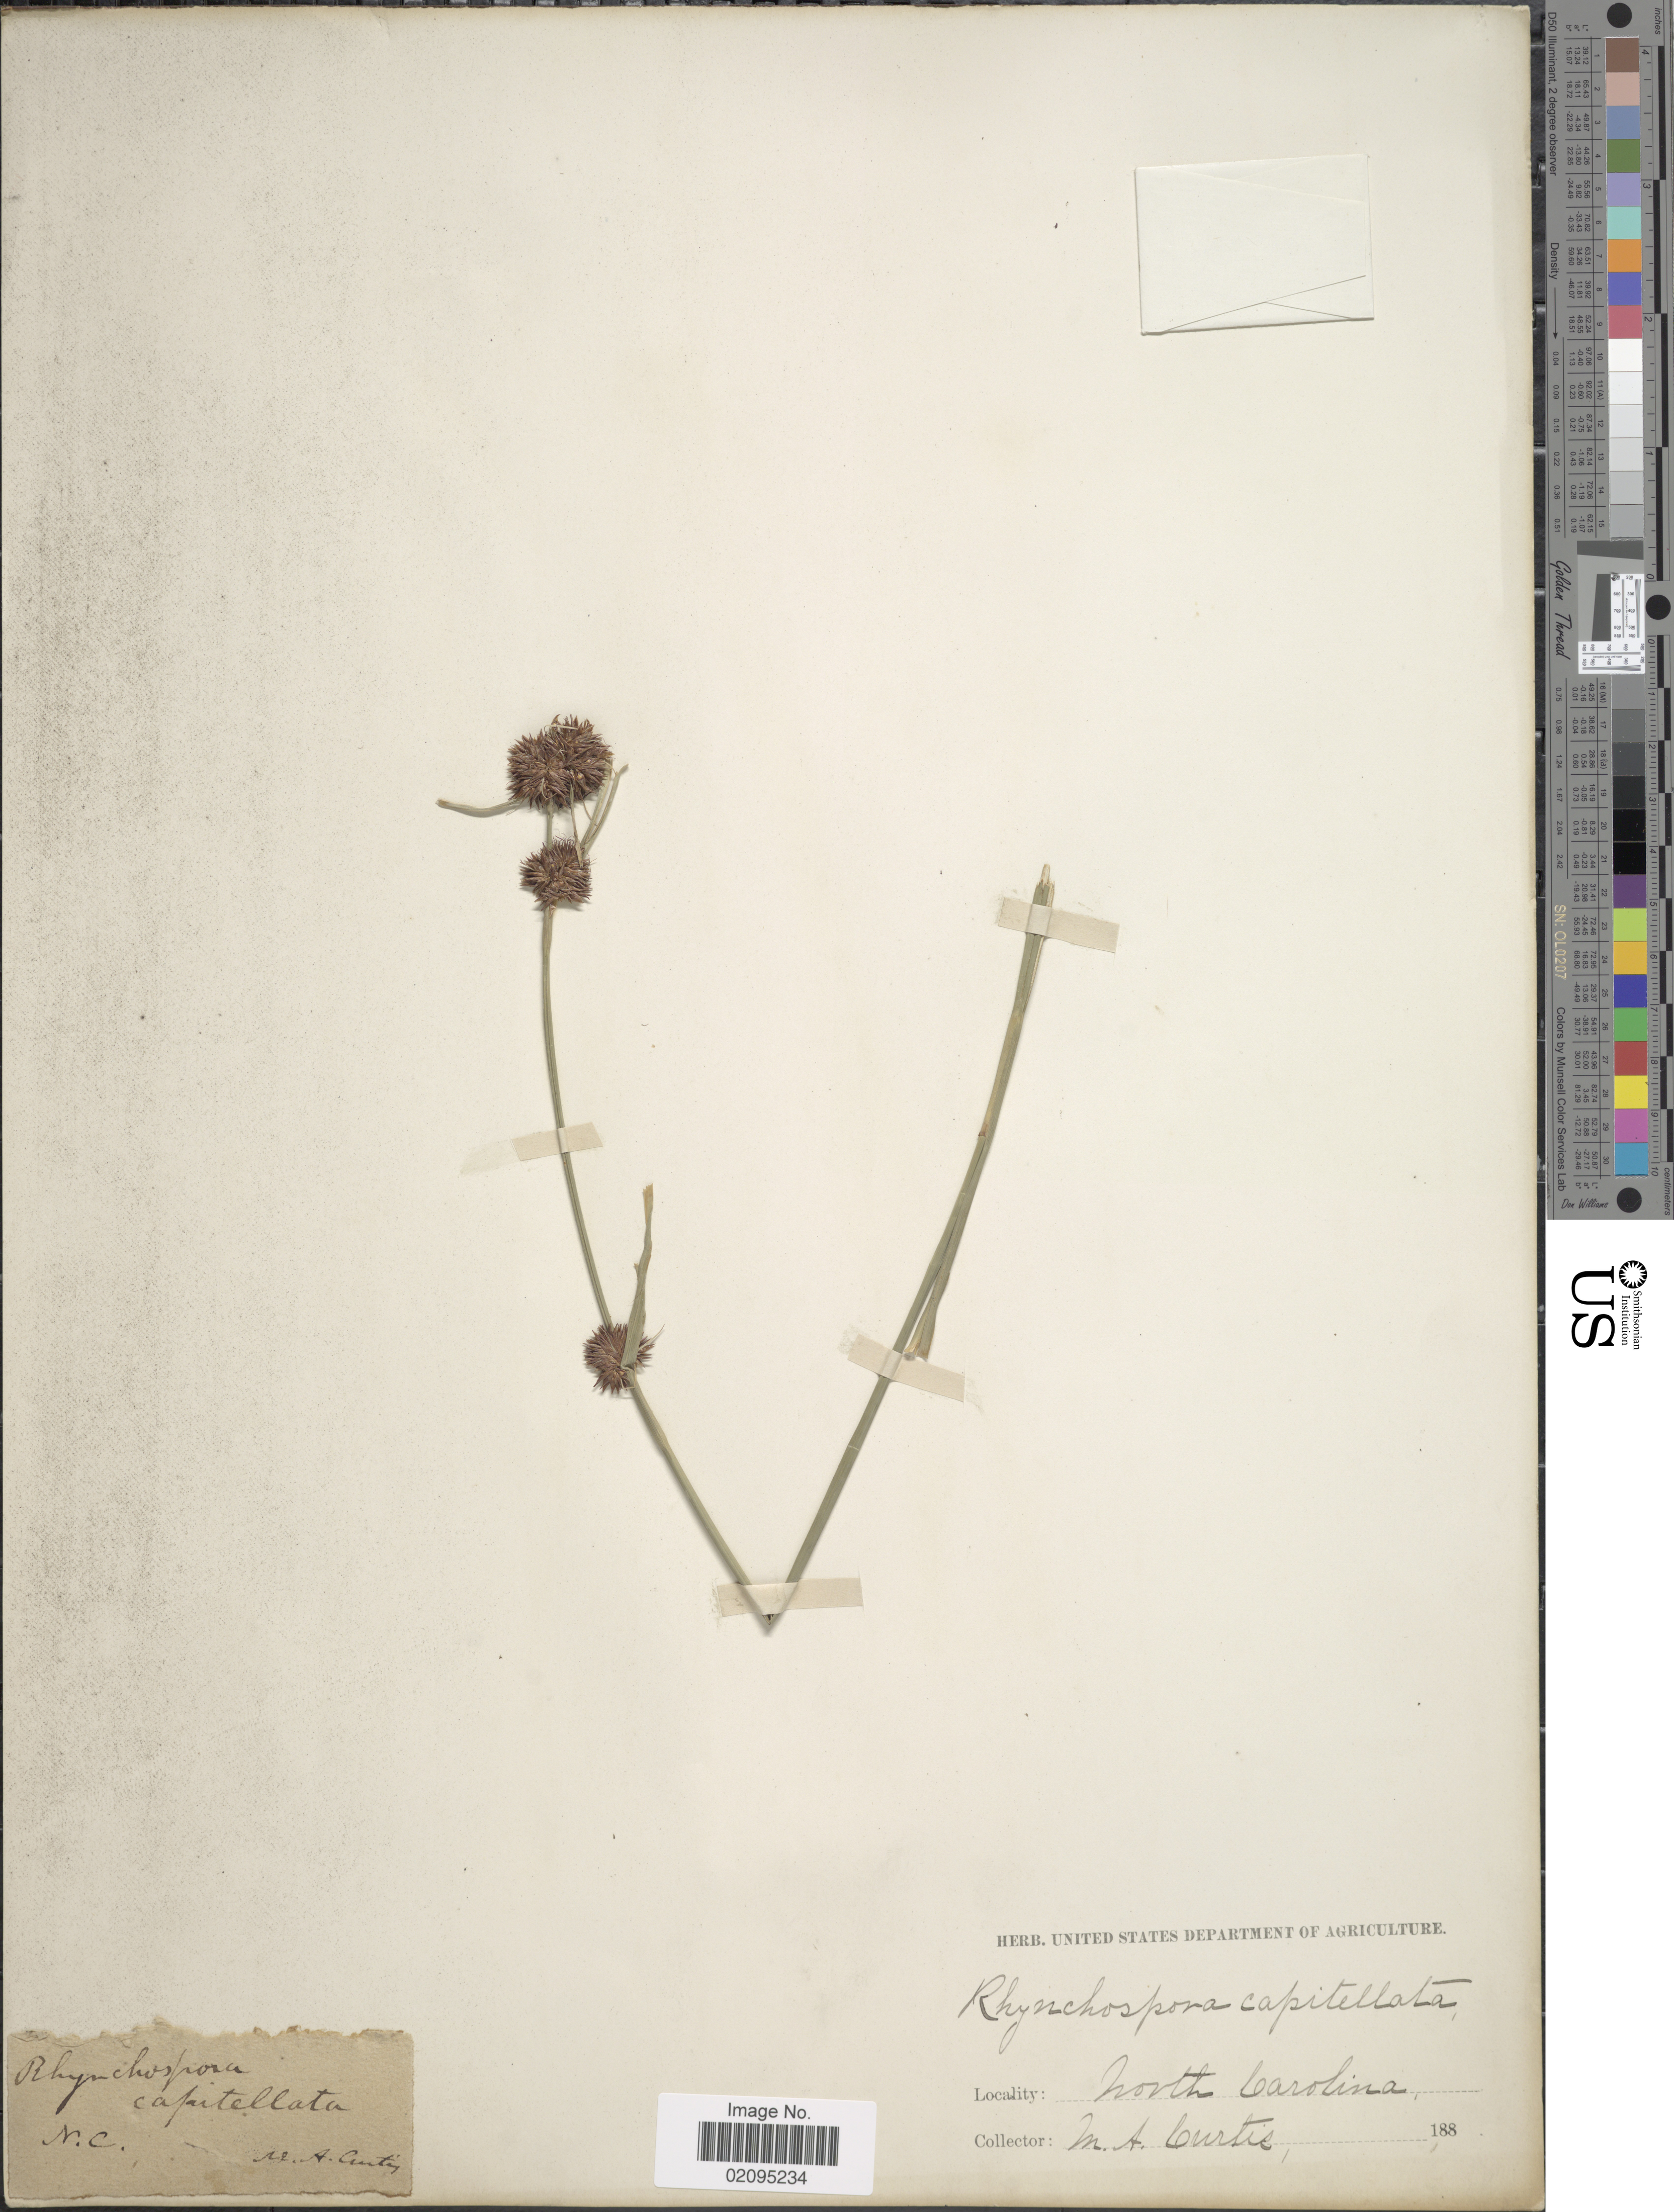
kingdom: Plantae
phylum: Tracheophyta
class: Liliopsida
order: Poales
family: Cyperaceae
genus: Rhynchospora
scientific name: Rhynchospora tracyi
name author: Britton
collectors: M. A. Curtis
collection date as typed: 188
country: United States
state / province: North Carolina